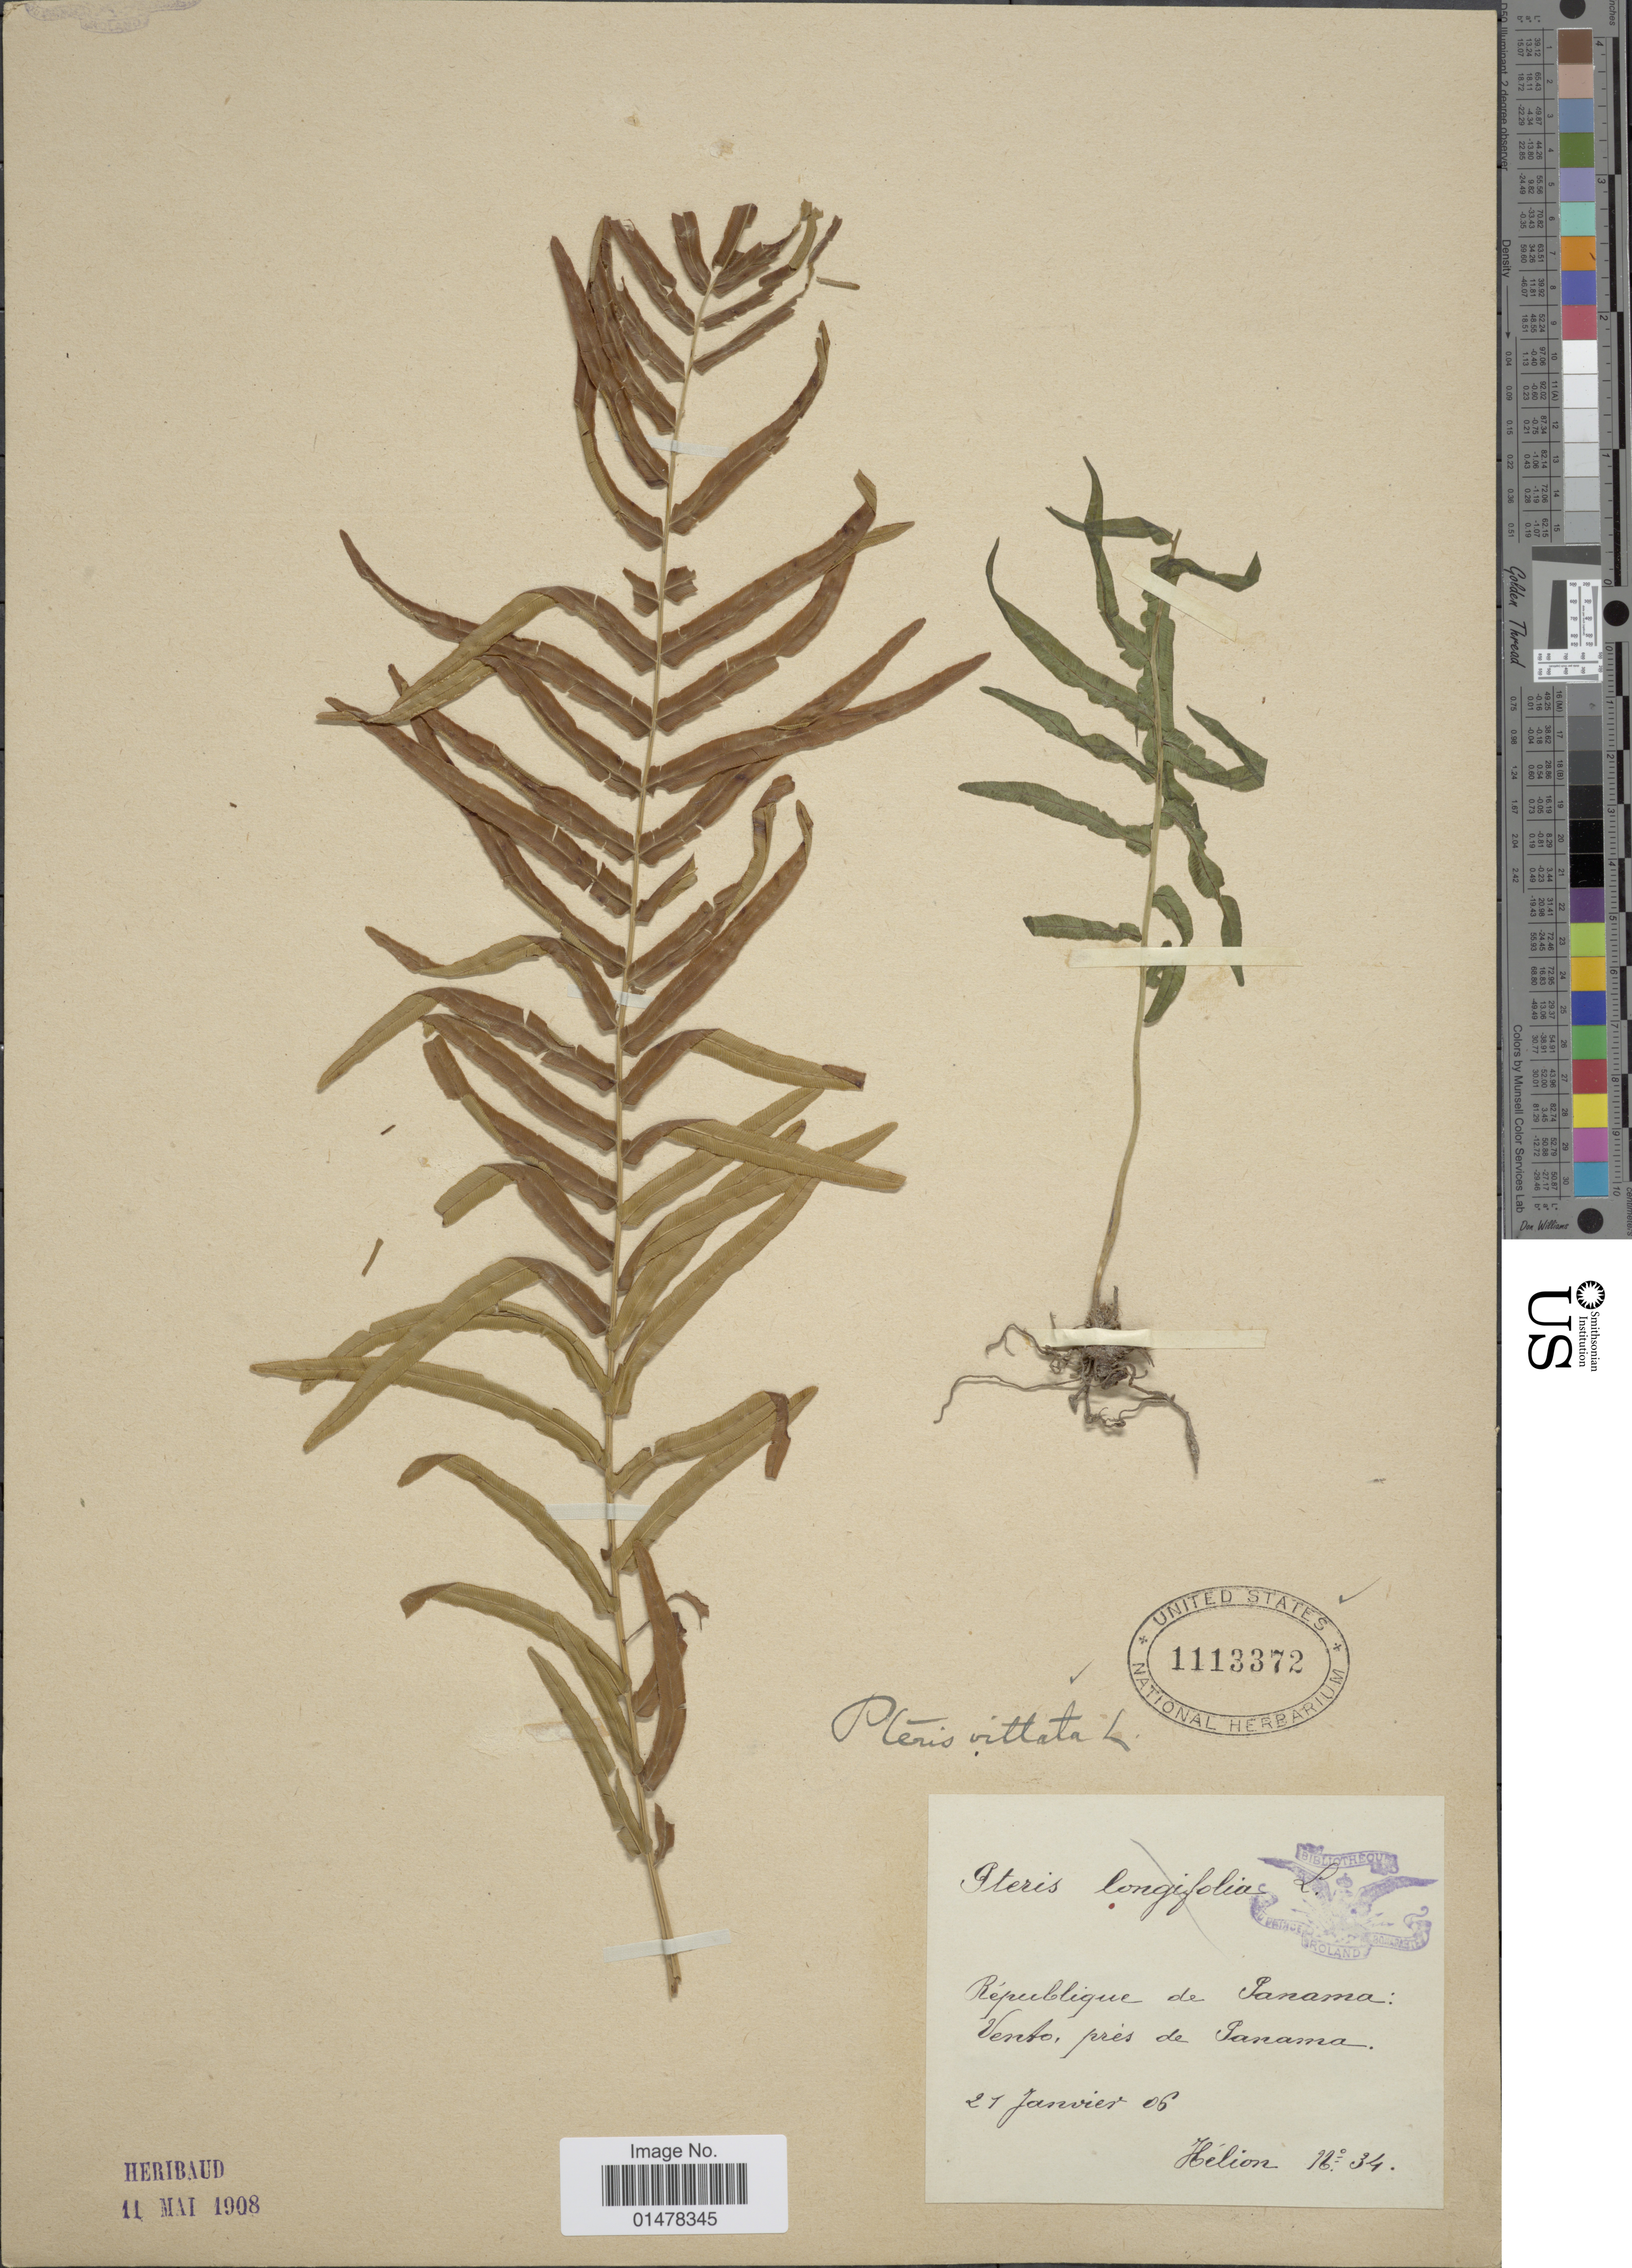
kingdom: Plantae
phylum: Tracheophyta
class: Polypodiopsida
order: Polypodiales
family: Pteridaceae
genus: Pteris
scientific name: Pteris vittata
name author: L.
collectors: Helion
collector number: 34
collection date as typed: Transcribed d/m/y: 21/1/6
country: Panama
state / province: Panamá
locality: Republique de Panama: Vento pres de Panama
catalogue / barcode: US 1113372